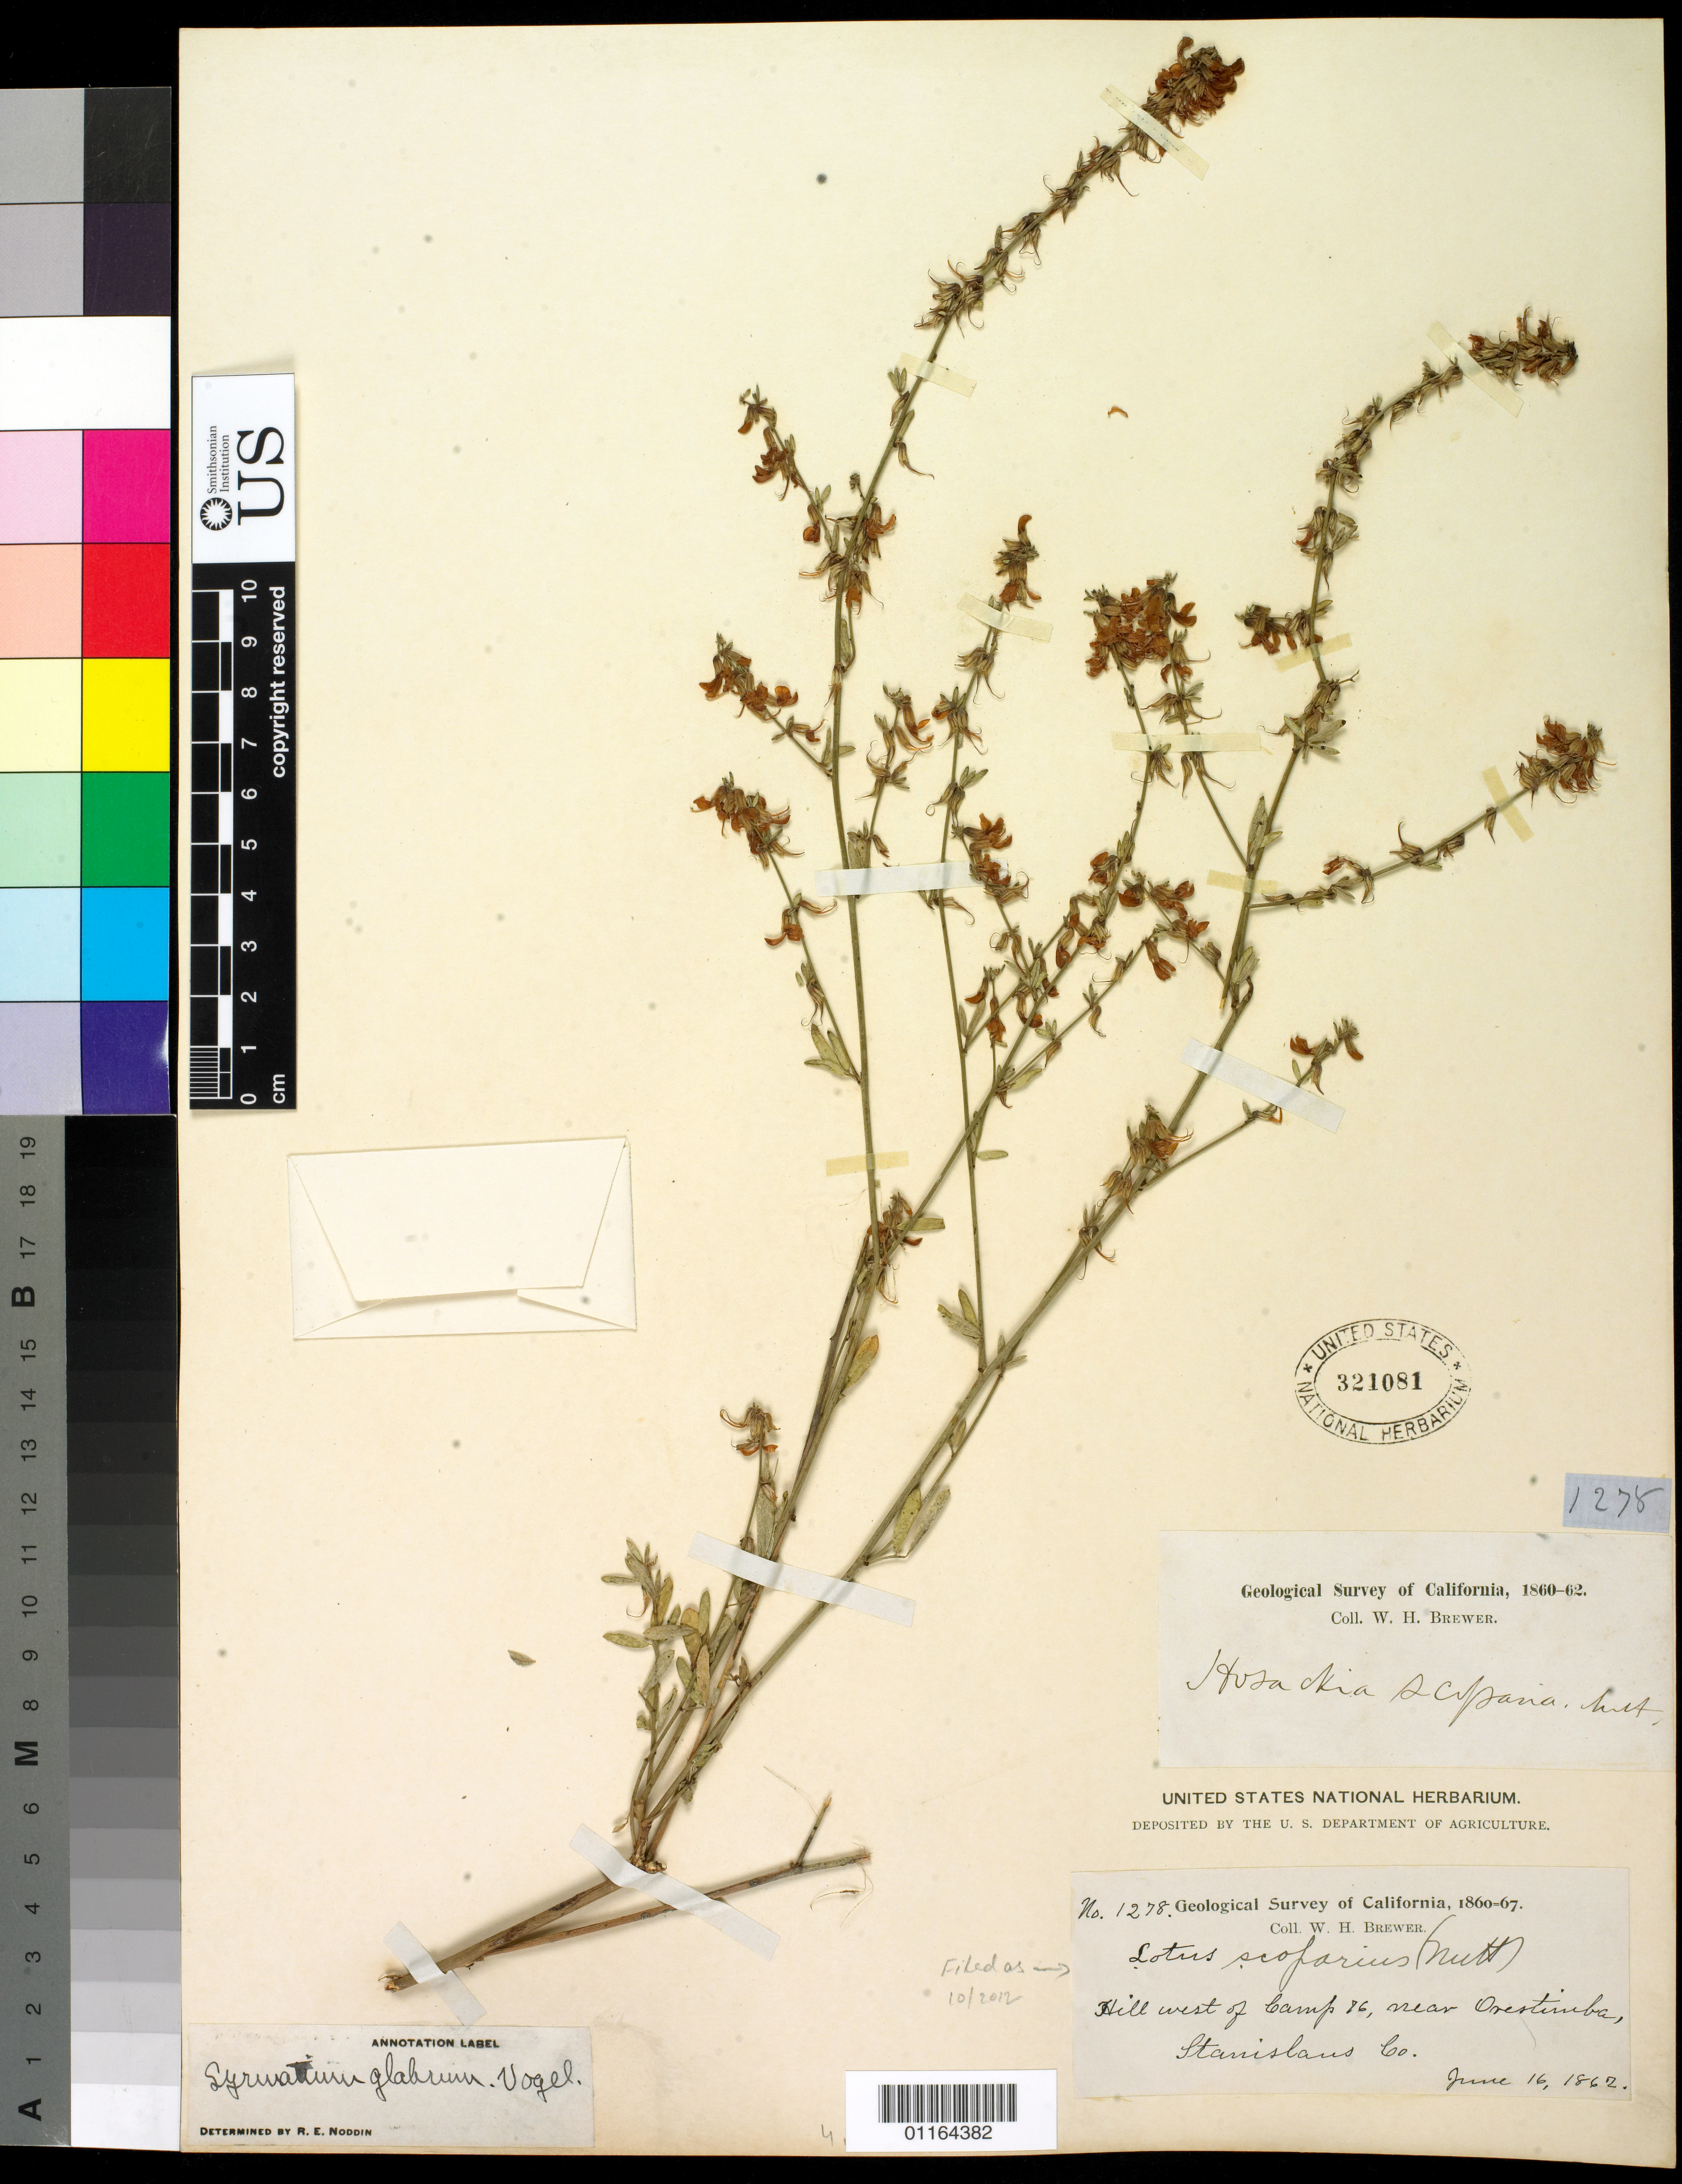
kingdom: Plantae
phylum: Tracheophyta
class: Magnoliopsida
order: Fabales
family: Fabaceae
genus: Syrmatium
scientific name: Syrmatium glabrum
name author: Vogel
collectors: W. H. Brewer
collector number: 1278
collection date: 1862-06-16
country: United States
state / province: California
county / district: Stanislaus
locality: Hills west of Camp 76.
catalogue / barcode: US 321081